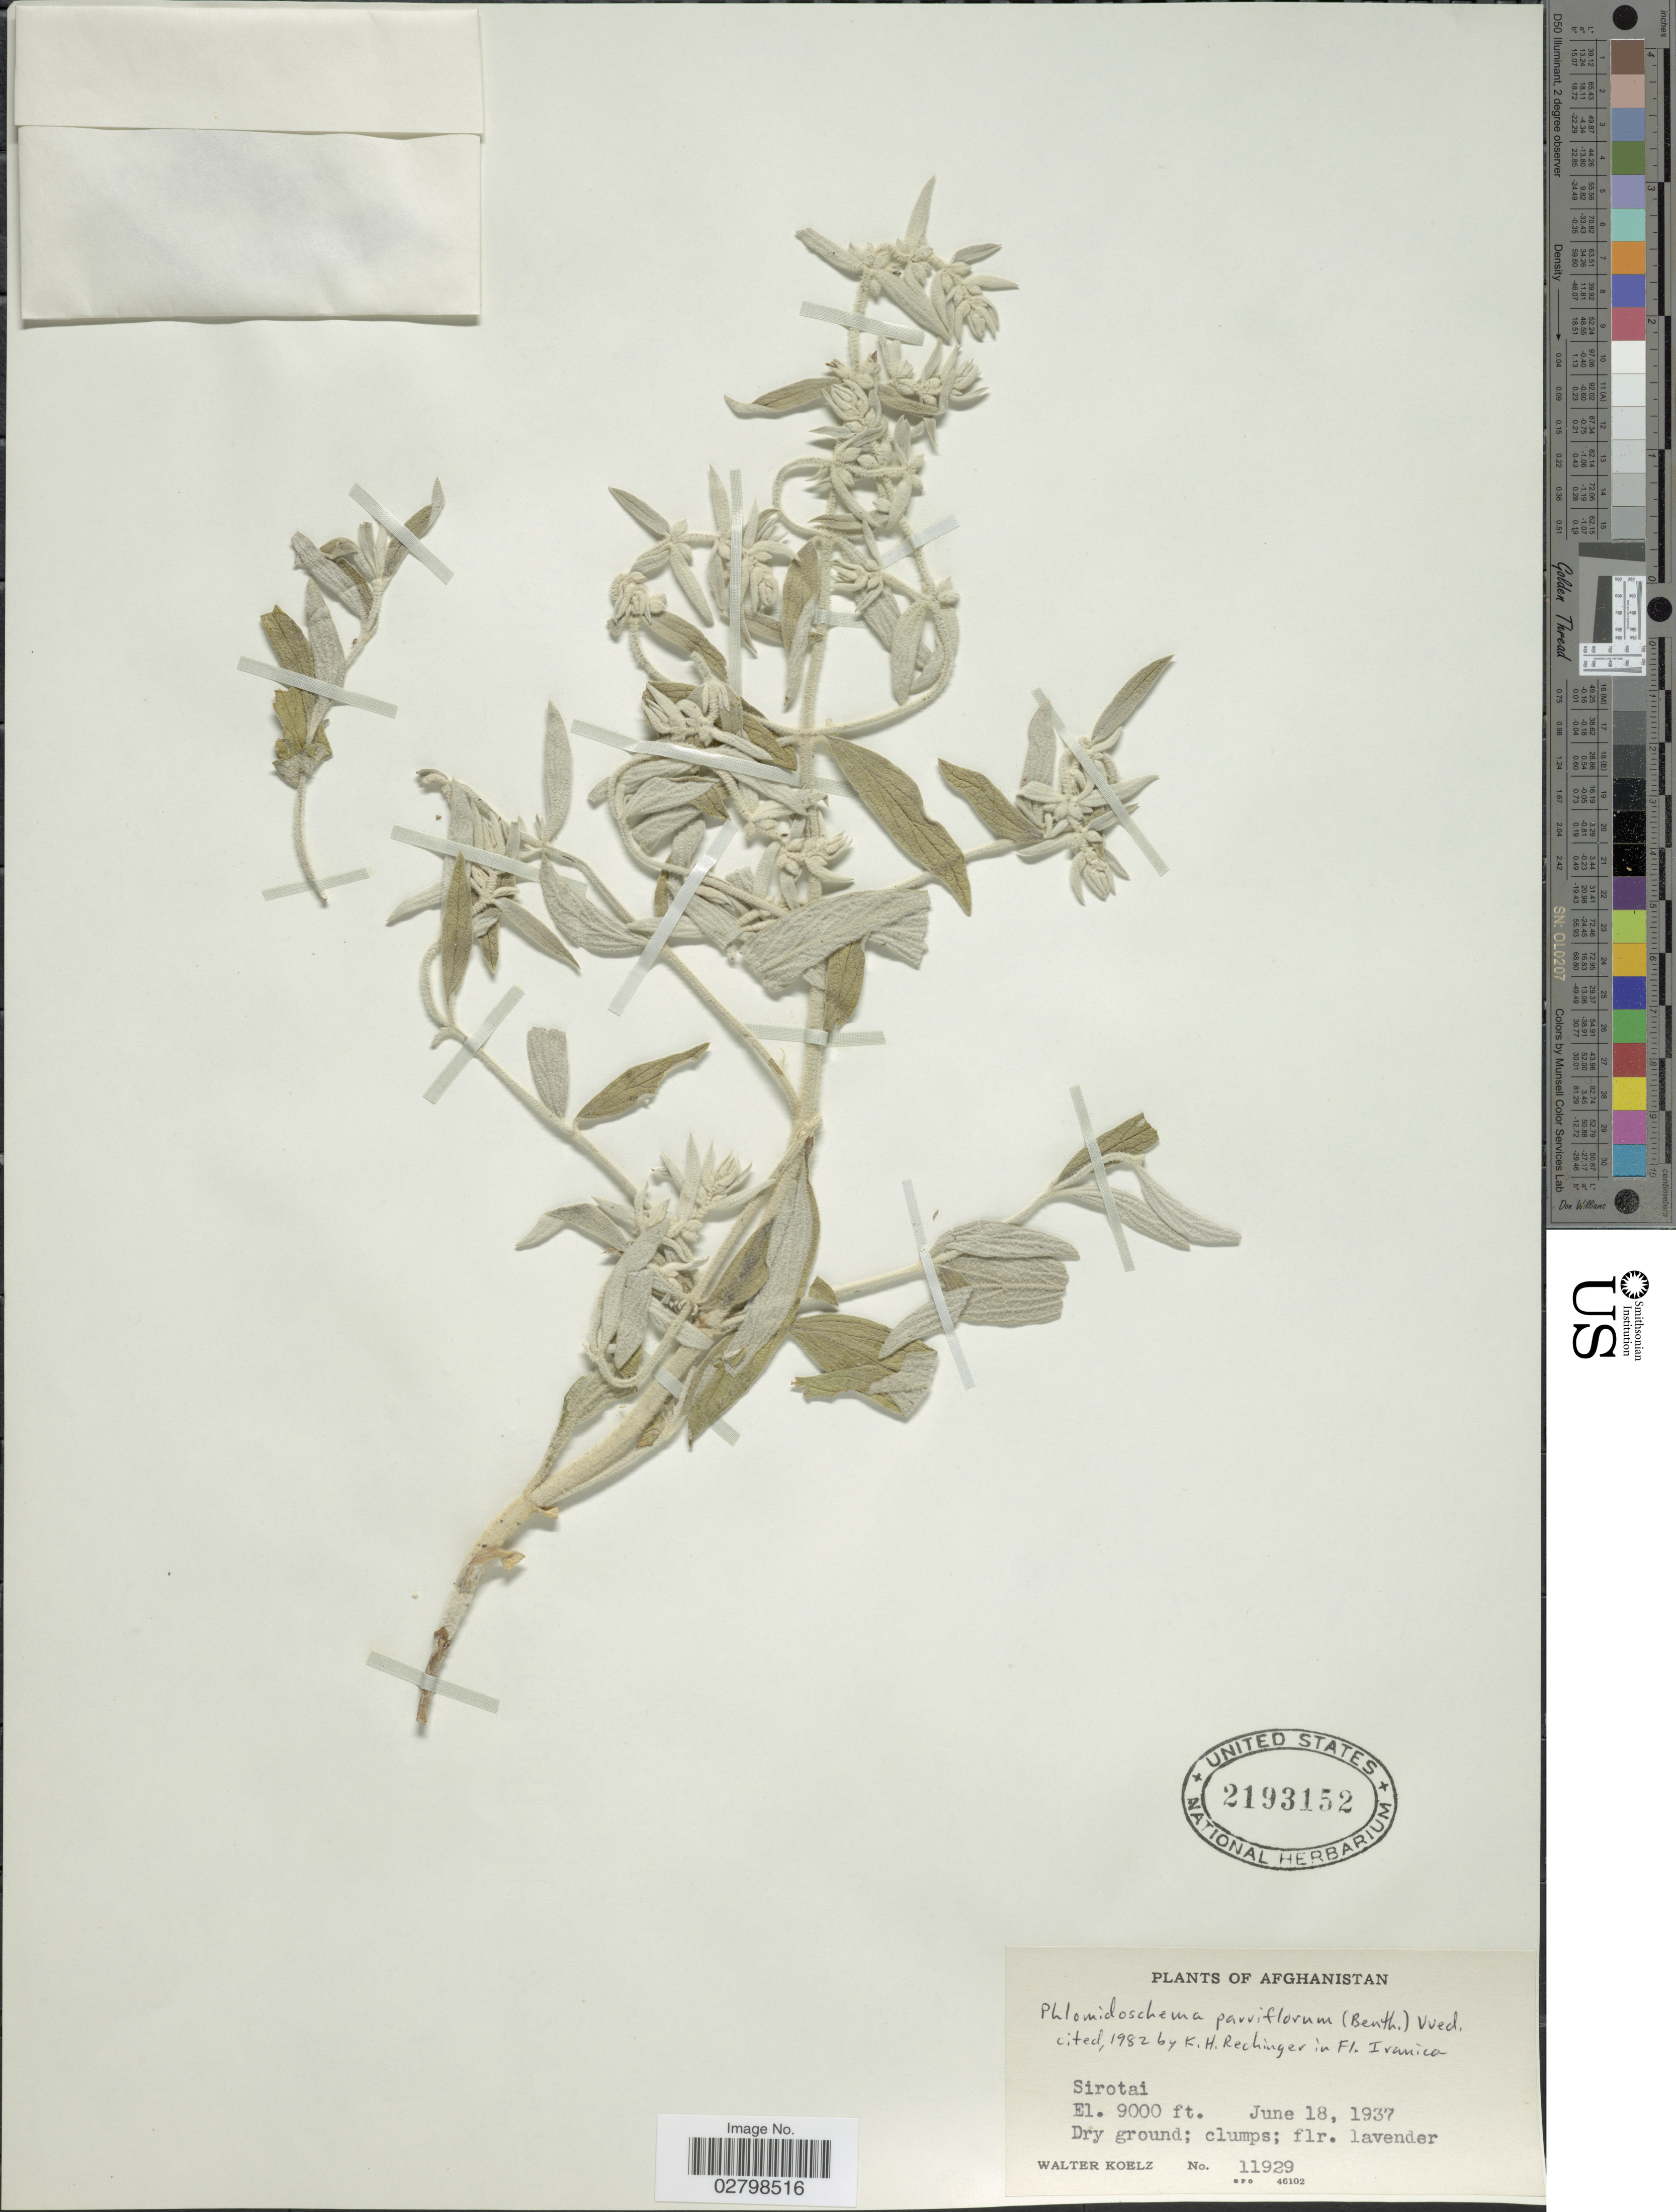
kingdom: Plantae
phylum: Tracheophyta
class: Magnoliopsida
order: Lamiales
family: Lamiaceae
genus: Phlomidoschema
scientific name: Phlomidoschema parviflorum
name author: (Benth.) Vved.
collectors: W. N. Koelz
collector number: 11929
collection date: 1937-06-18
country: Afghanistan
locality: Sirotai.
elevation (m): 2743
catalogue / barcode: US 2193152